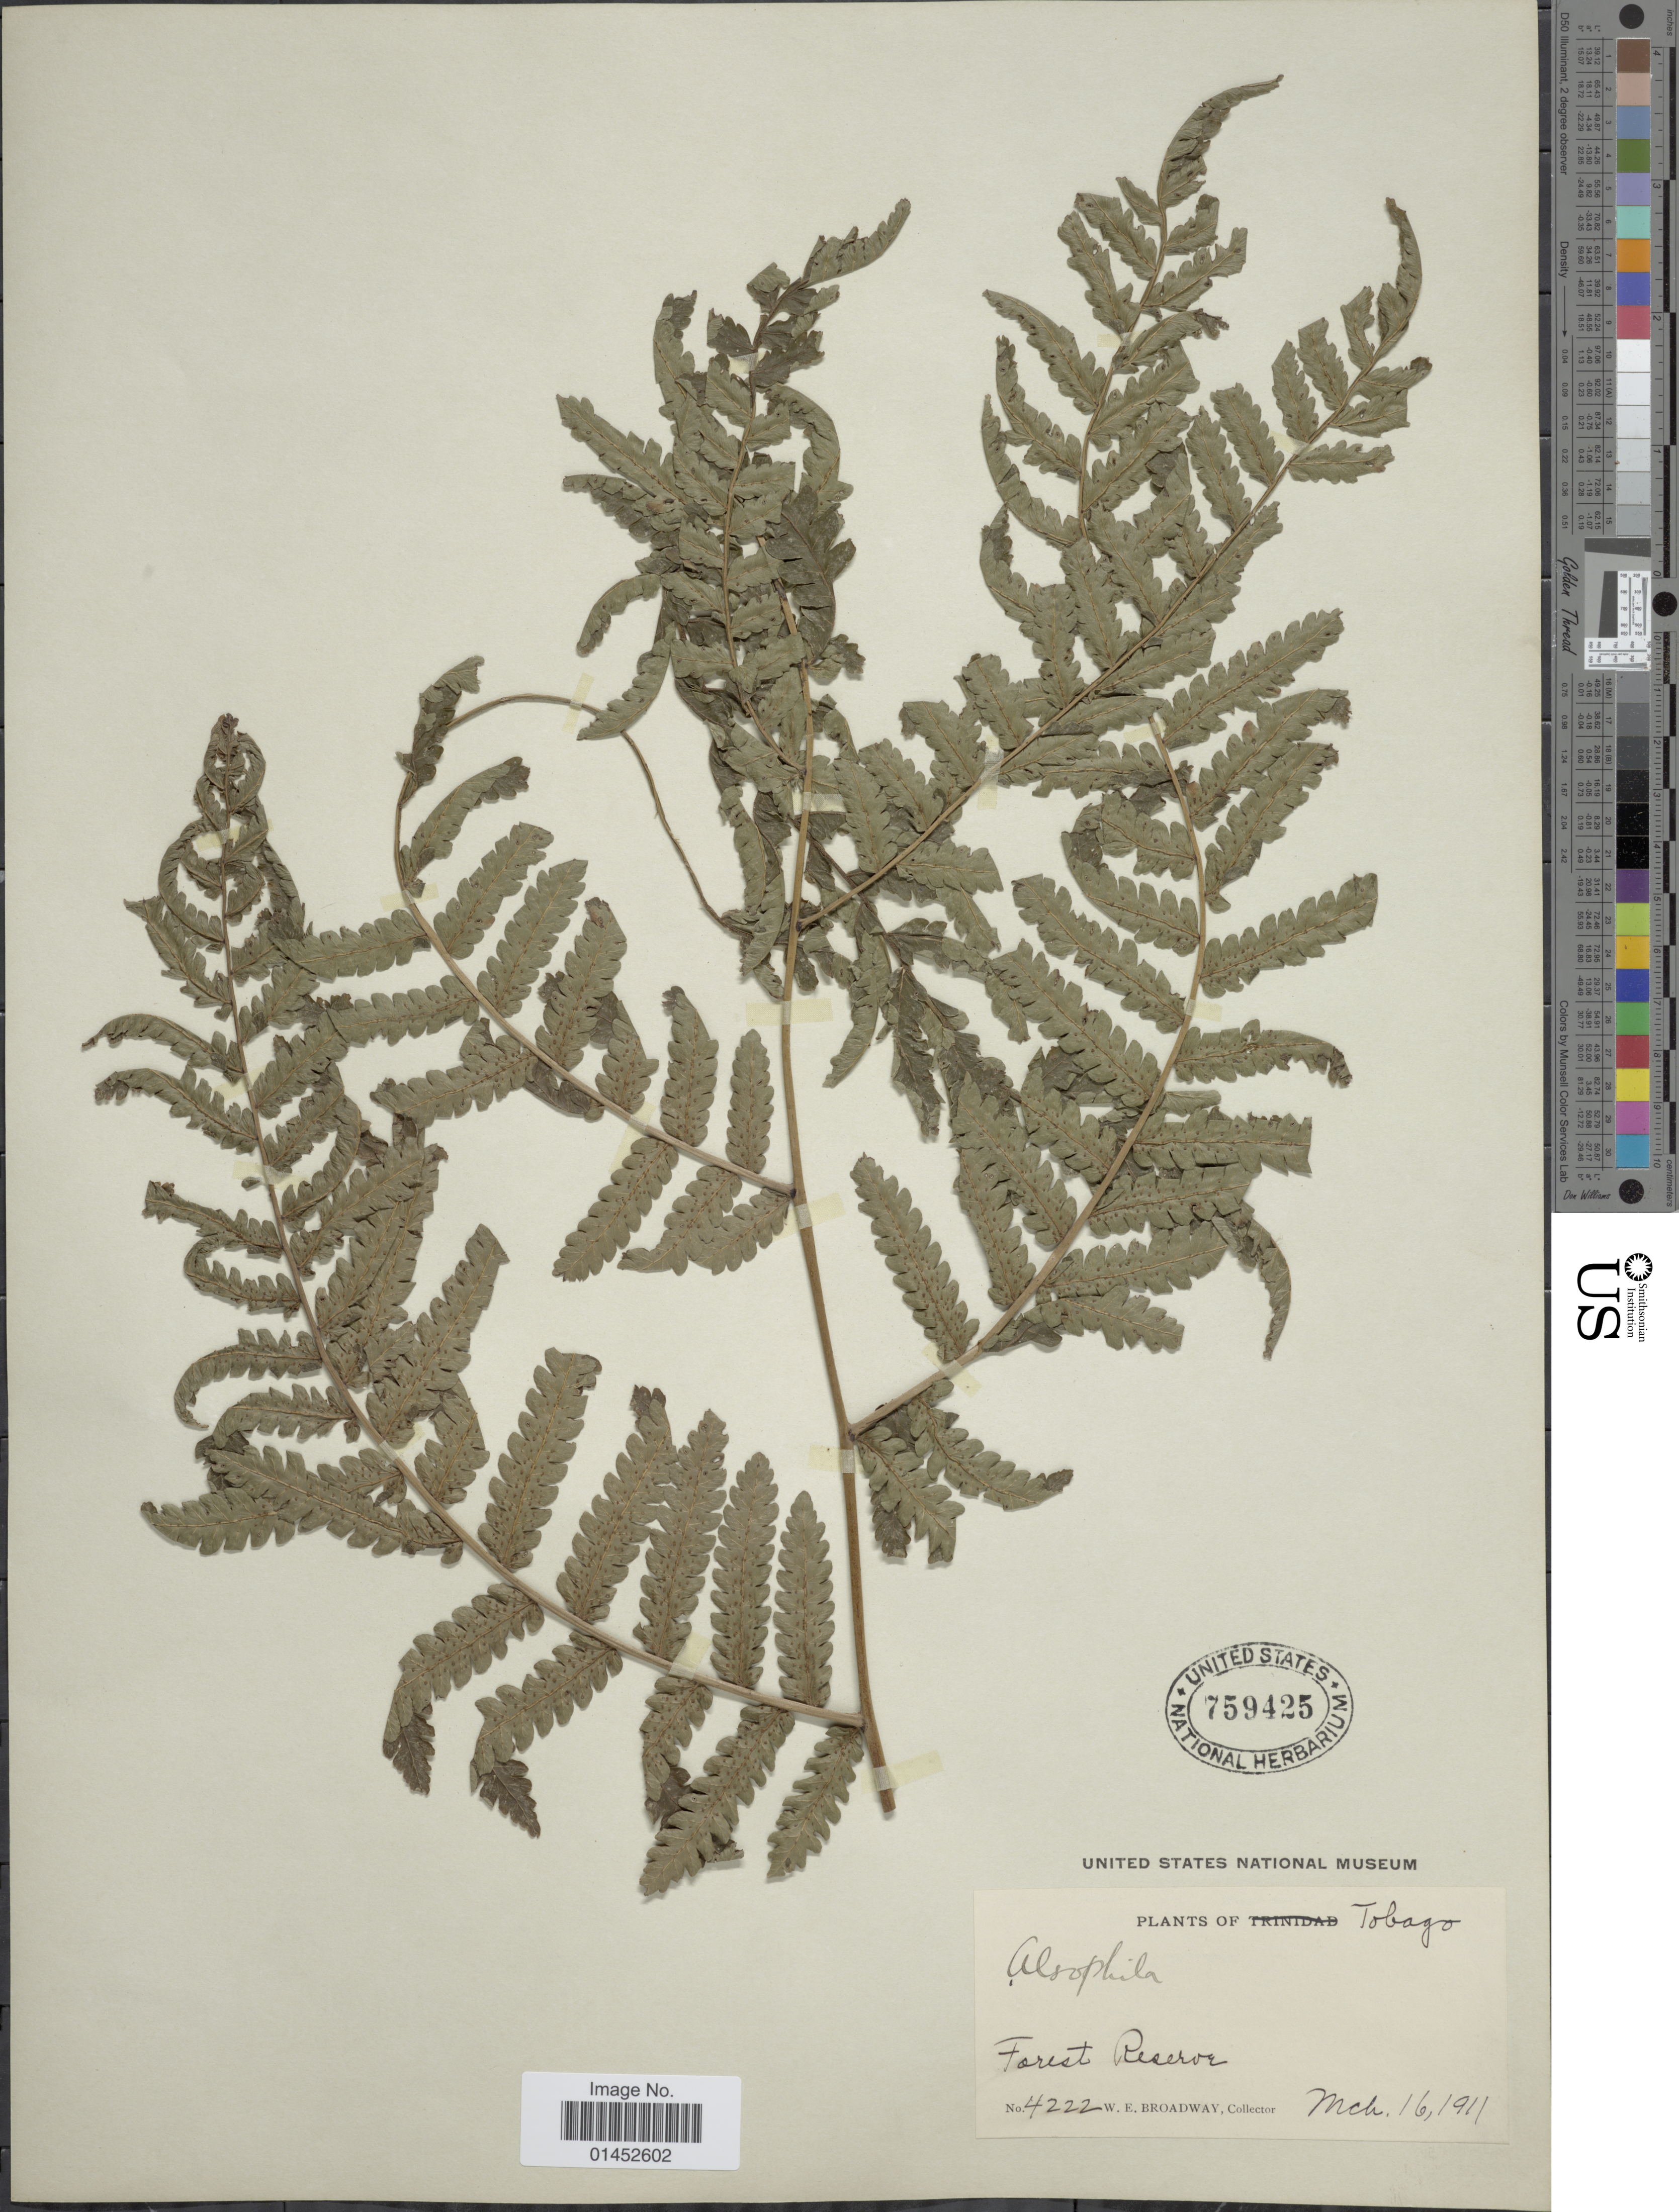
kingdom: Plantae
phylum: Tracheophyta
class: Polypodiopsida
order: Cyatheales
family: Cyatheaceae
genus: Cyathea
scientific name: Cyathea pungens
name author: (Willd.) Domin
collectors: W. E. Broadway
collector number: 4222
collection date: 1911-03-16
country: Trinidad and Tobago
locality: Tobago, West Indies, Foret Reserve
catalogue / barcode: US 759425